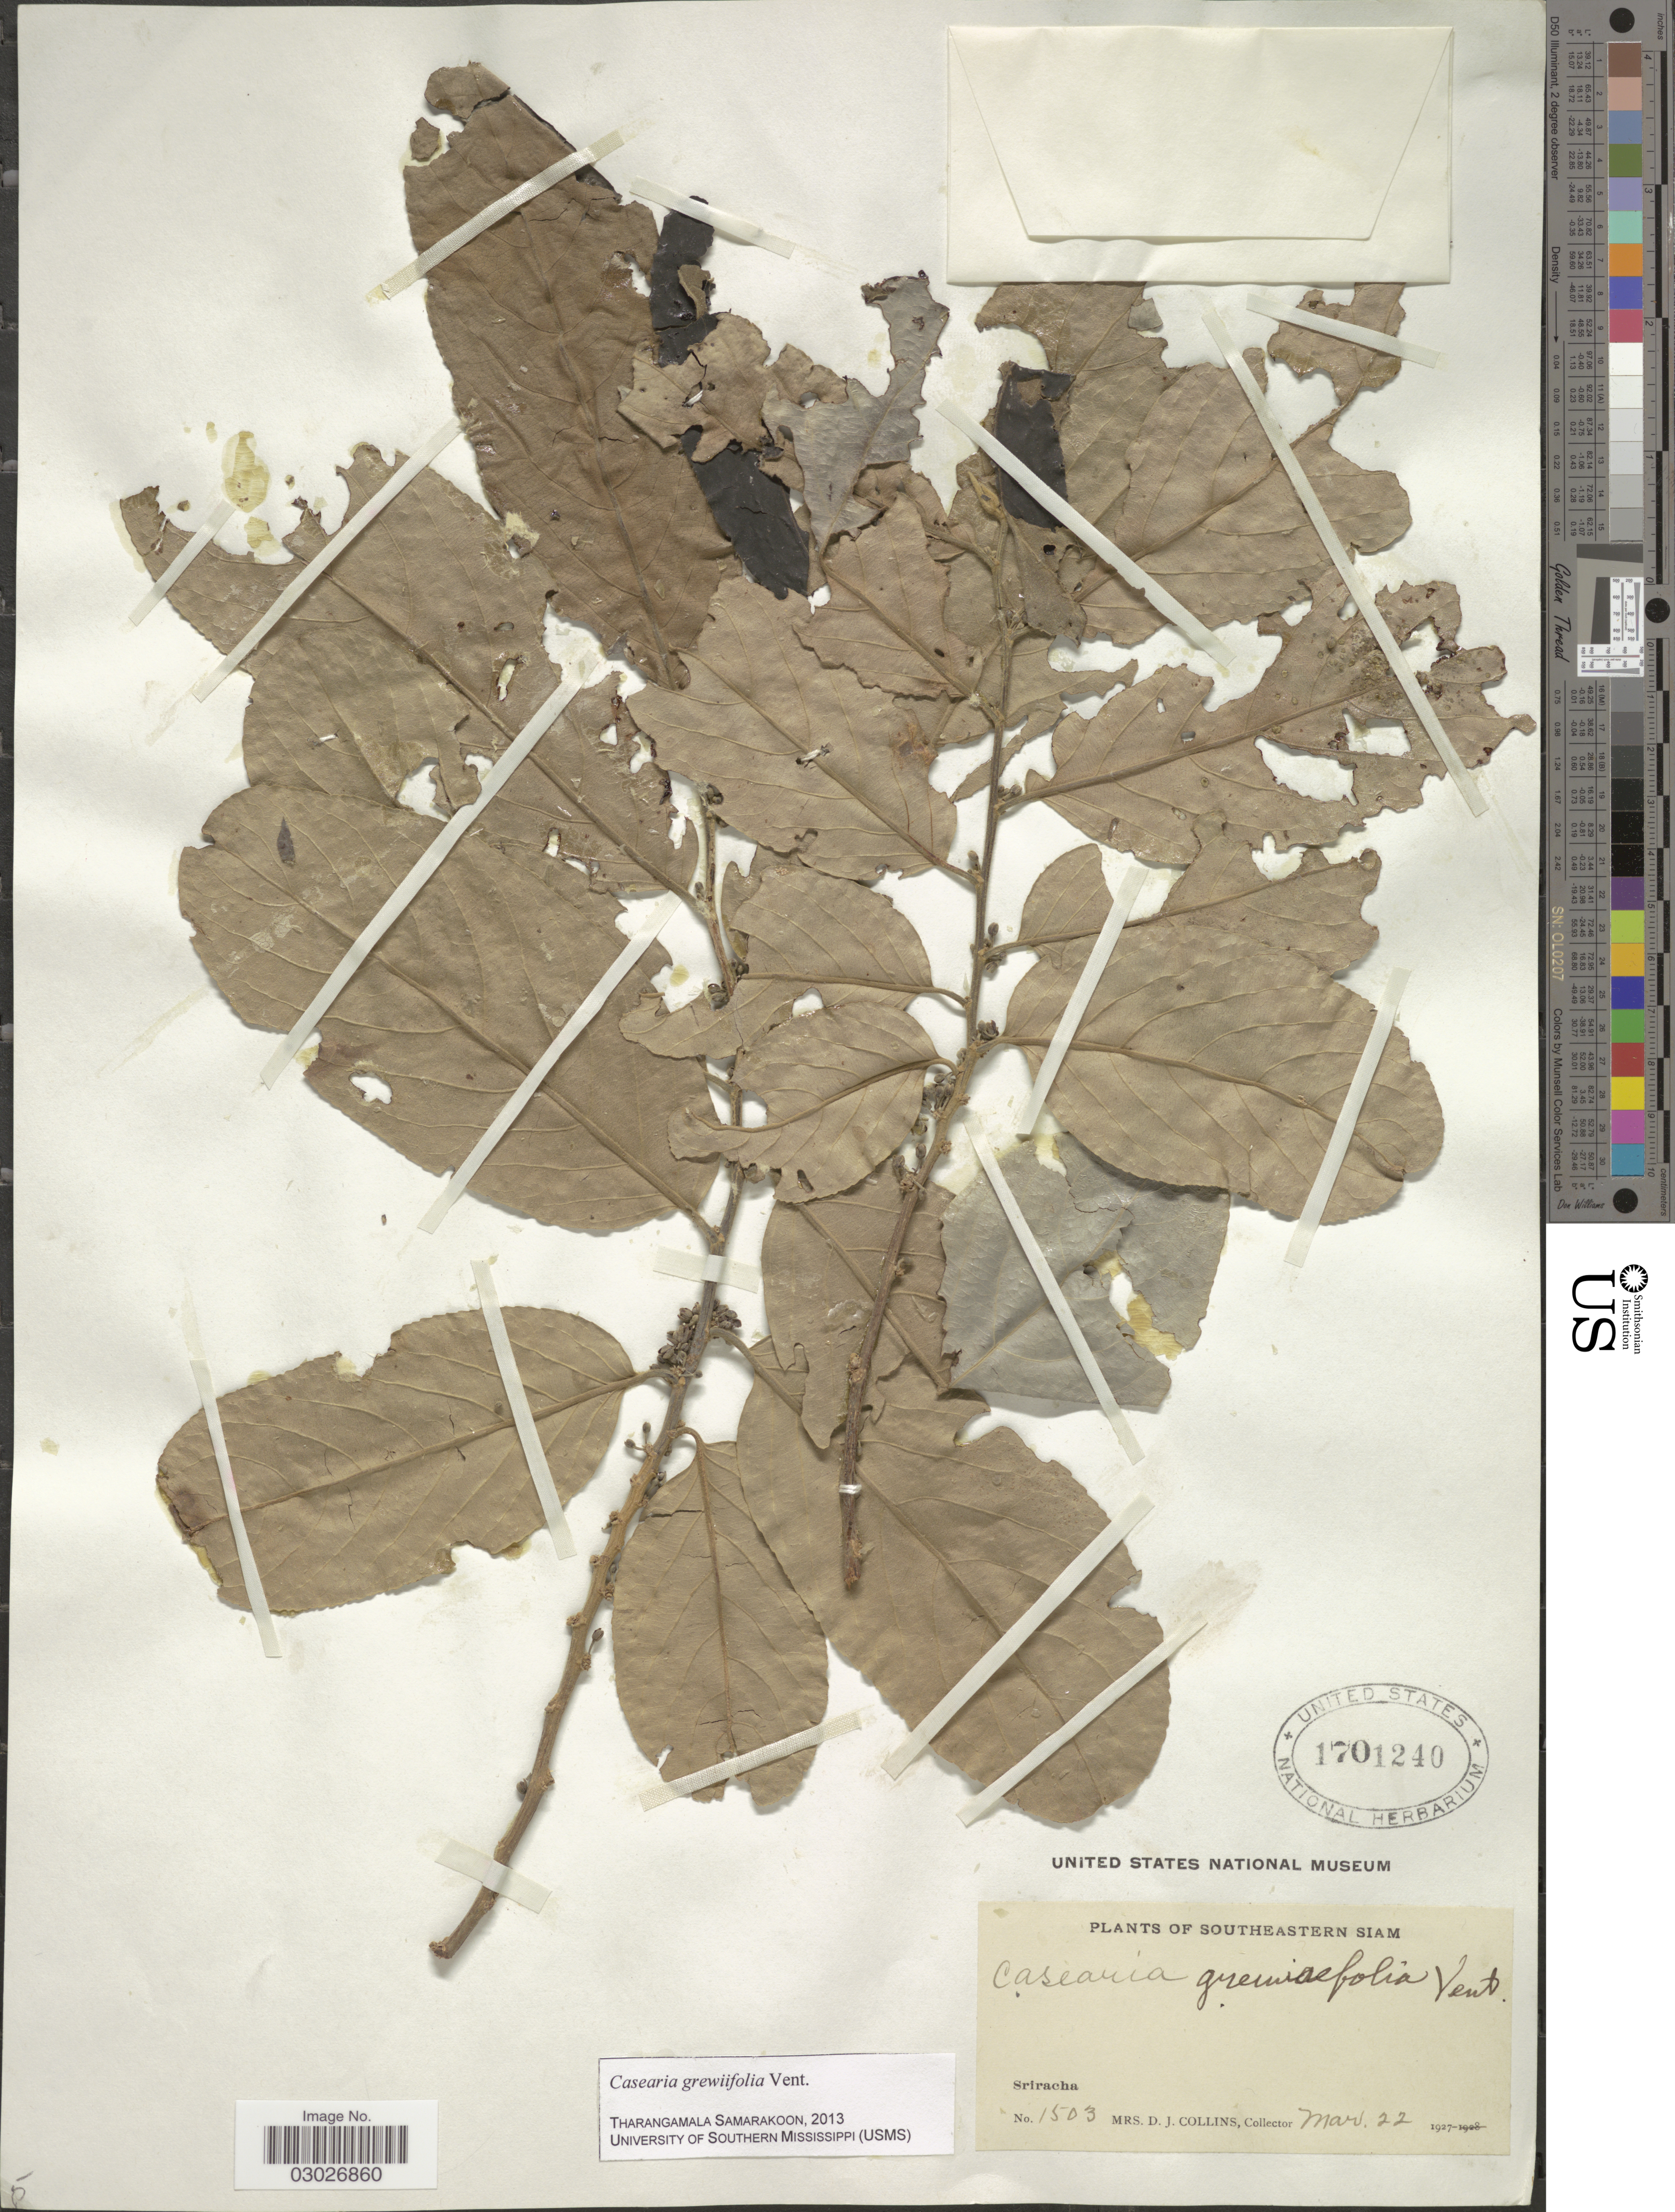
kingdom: Plantae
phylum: Tracheophyta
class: Magnoliopsida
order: Malpighiales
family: Salicaceae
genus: Casearia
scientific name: Casearia grewiifolia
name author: Vent.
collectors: Mrs. D. J. Collins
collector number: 1503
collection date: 1927-03-22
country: Thailand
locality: Southeastern Siam. Sriracha.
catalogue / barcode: US 1701240